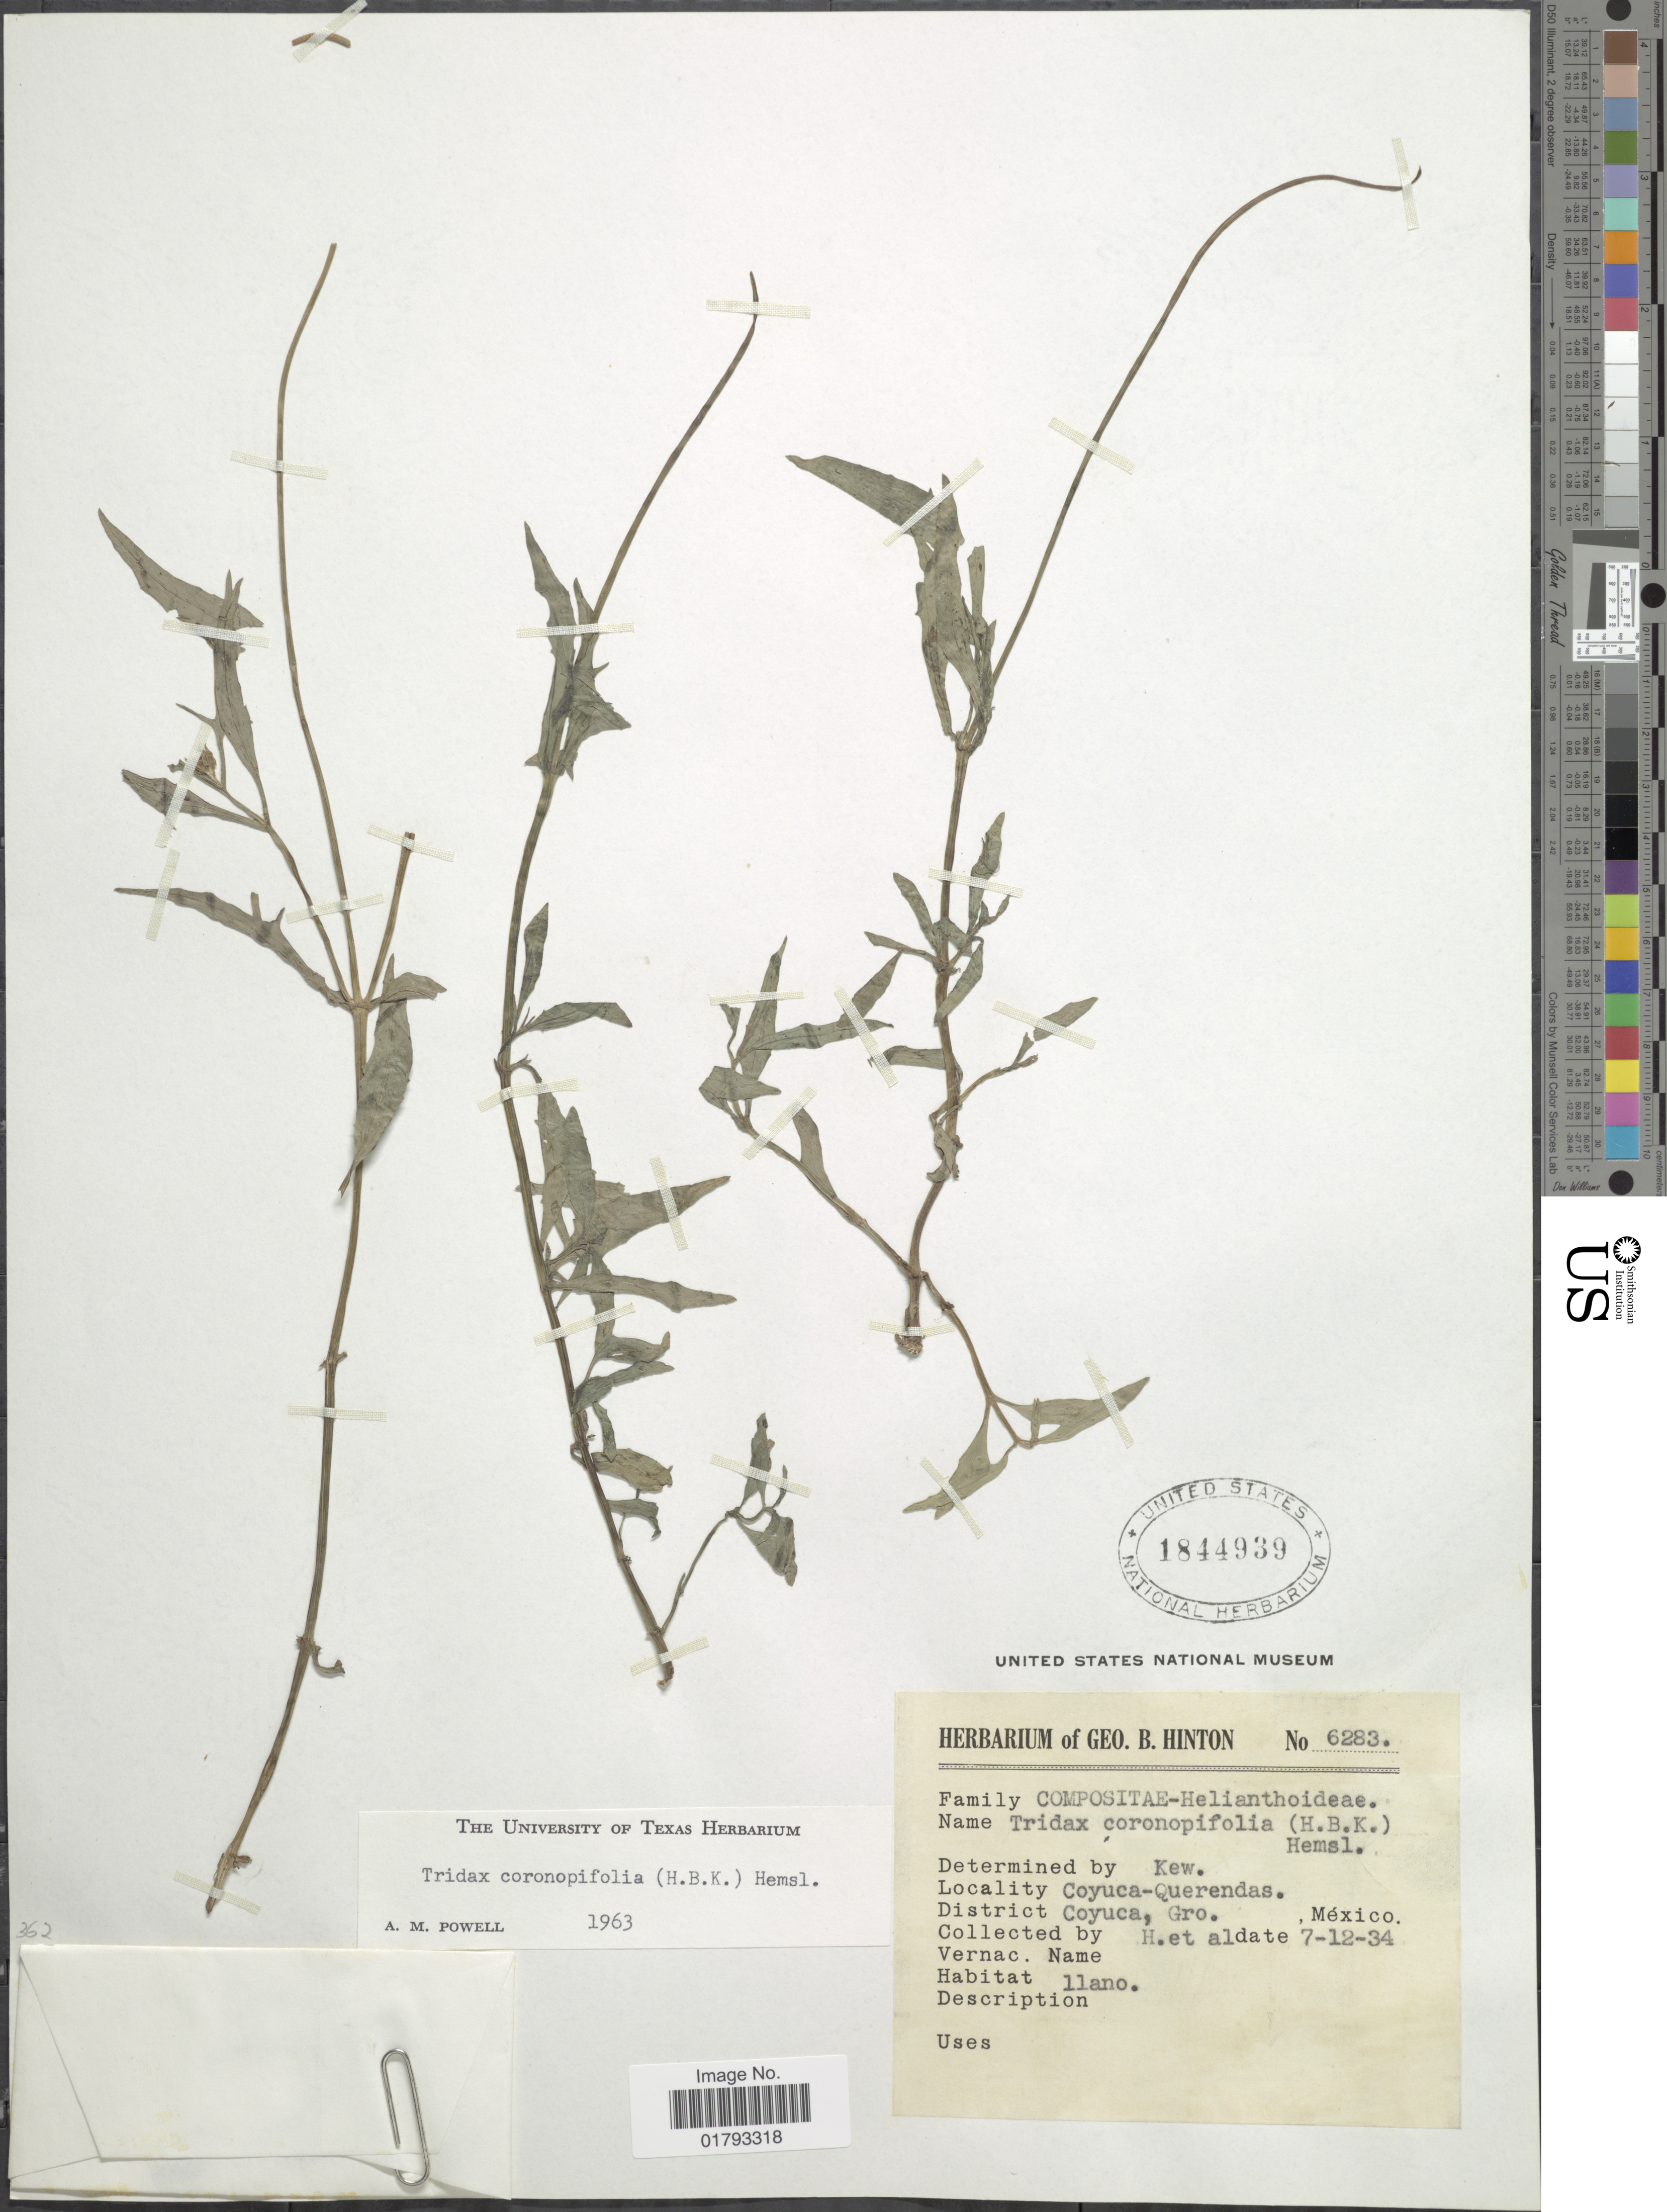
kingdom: Plantae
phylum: Tracheophyta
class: Magnoliopsida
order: Asterales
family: Asteraceae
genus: Tridax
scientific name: Tridax coronopifolia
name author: (Kunth) Hemsl.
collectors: G. B. Hinton & et al.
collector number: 6283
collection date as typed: Transcribed d/m/y: 7/12/34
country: Mexico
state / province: Guerrero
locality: Coyuco-Querendas, Coyuca, Gro.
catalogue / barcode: US 1844939